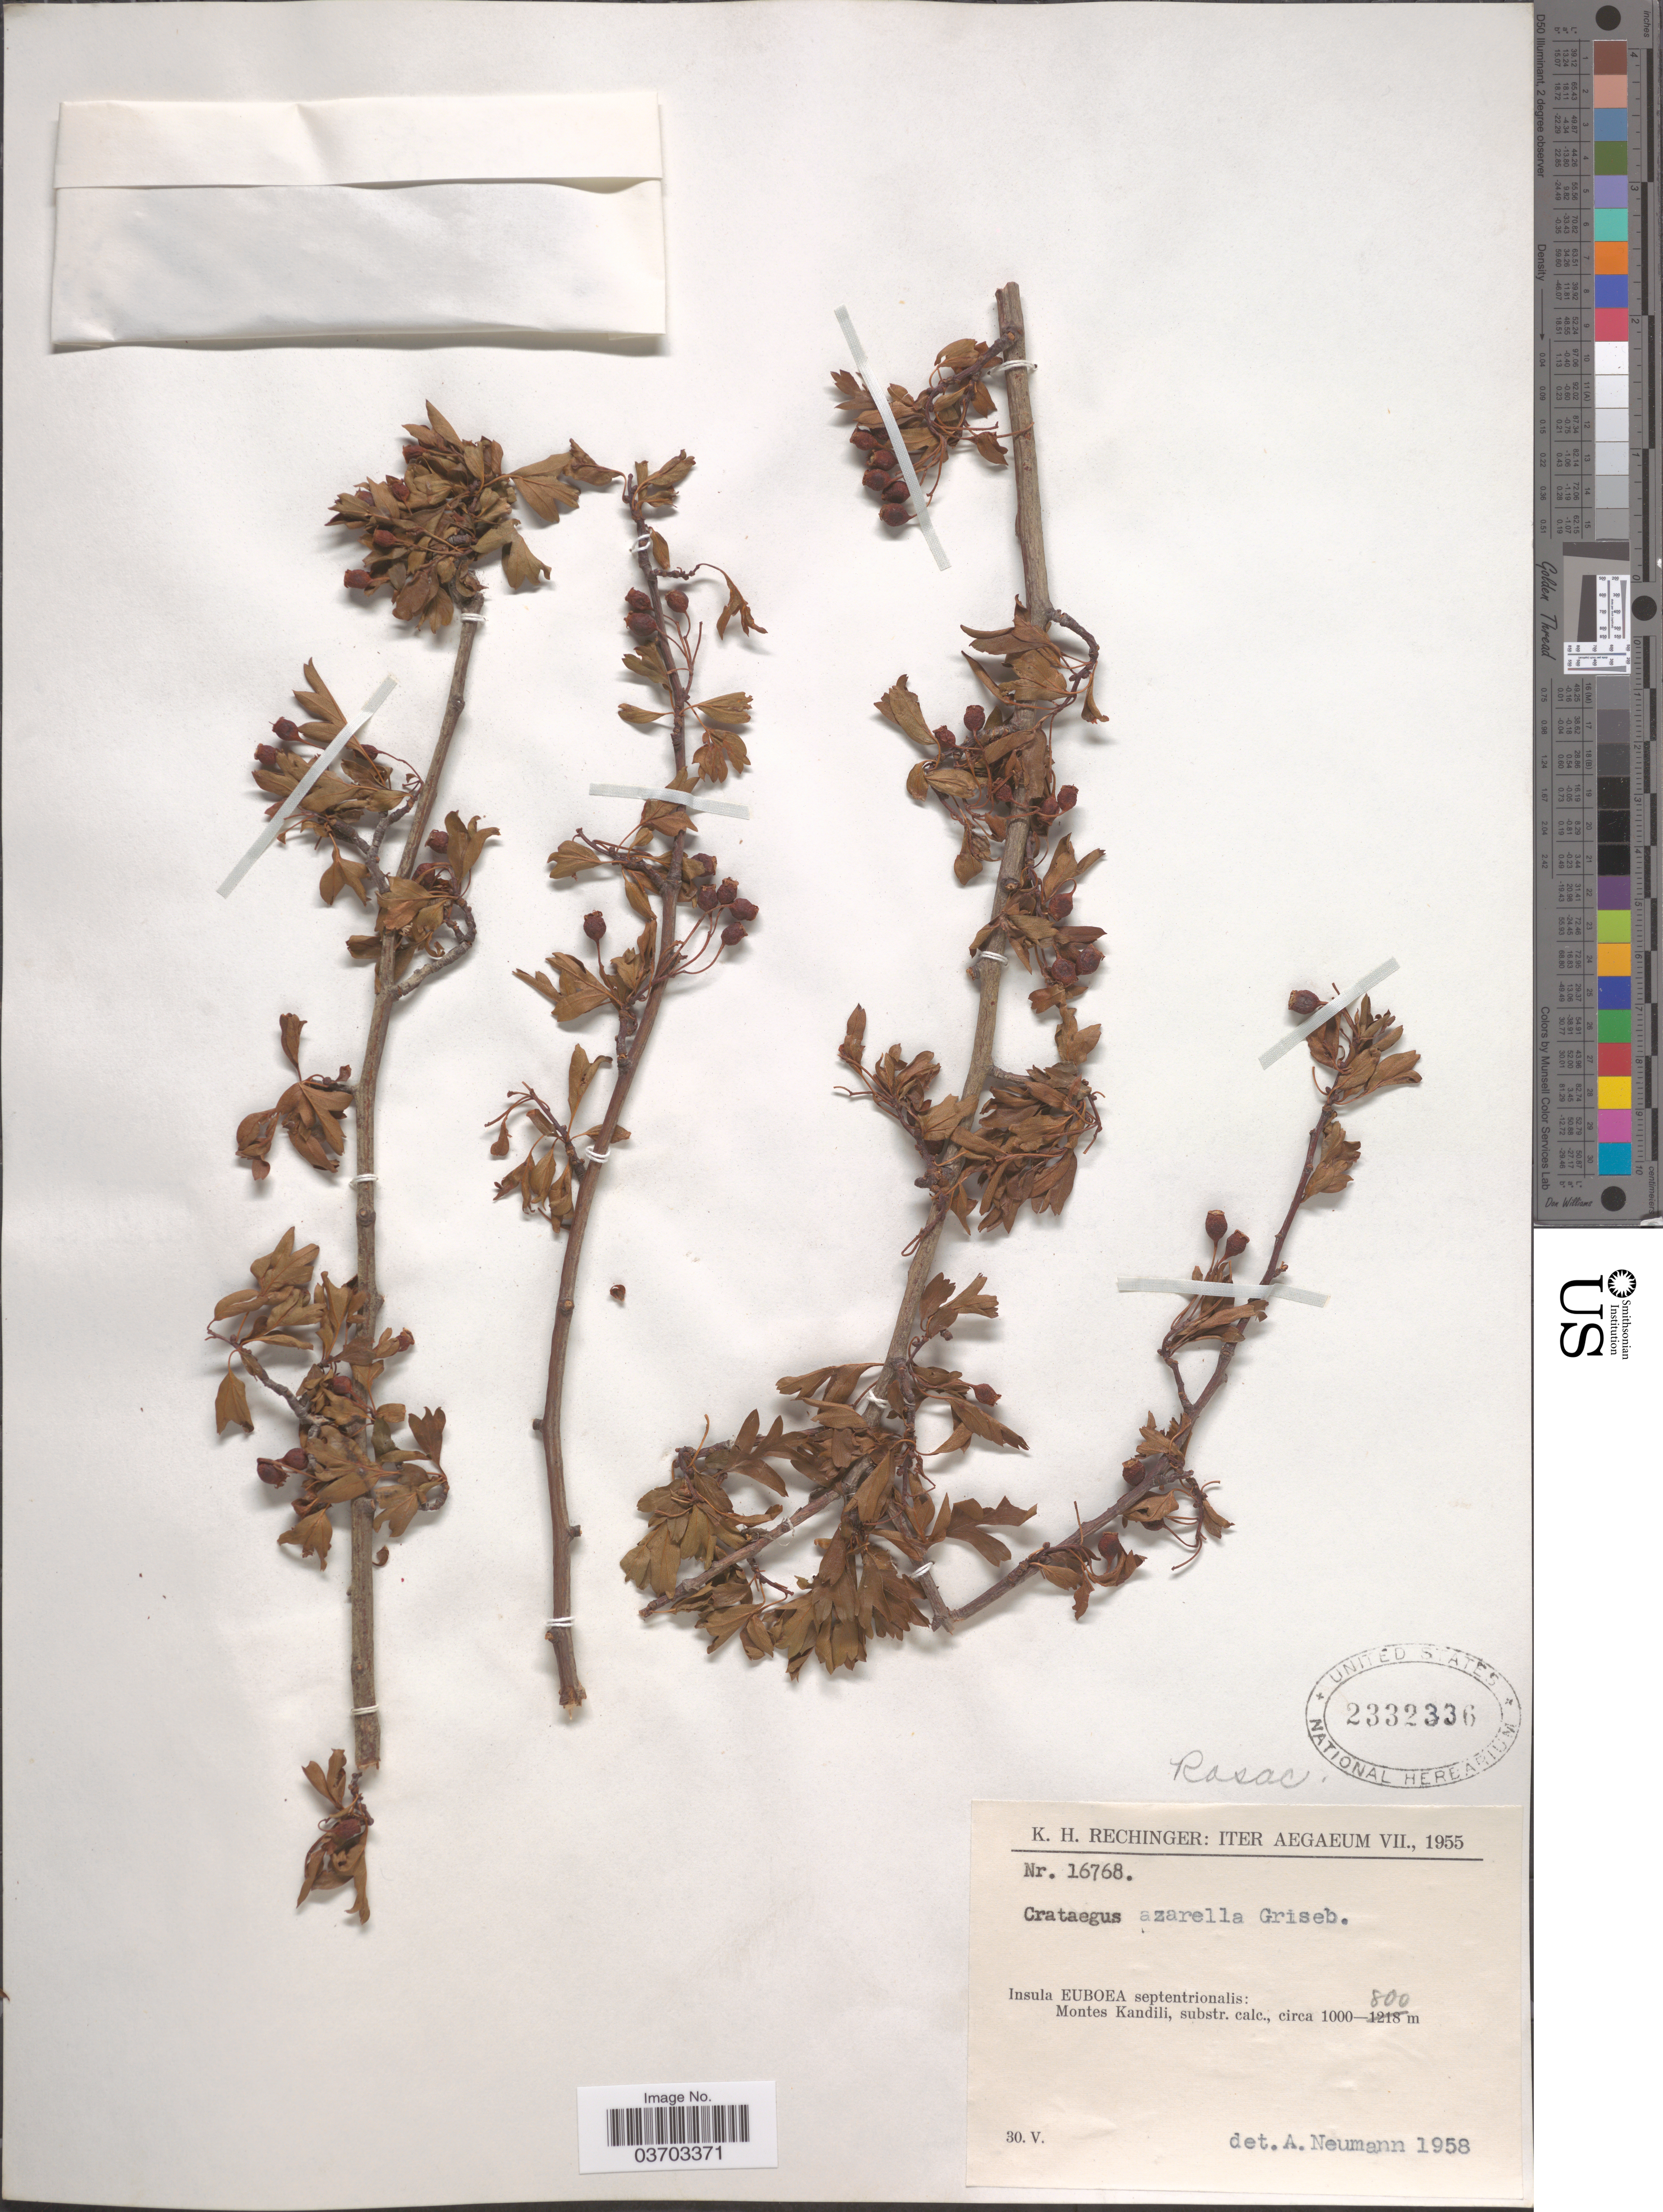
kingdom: Plantae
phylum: Tracheophyta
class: Magnoliopsida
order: Rosales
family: Rosaceae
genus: Crataegus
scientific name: Crataegus monogyna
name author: Lindin.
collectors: K. H. Rechinger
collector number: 16768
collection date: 1955-05-30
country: Greece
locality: Iter Aegaeum. Insula Euboea septentrionalis: Montes Kandili.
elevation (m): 800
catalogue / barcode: US 2332336